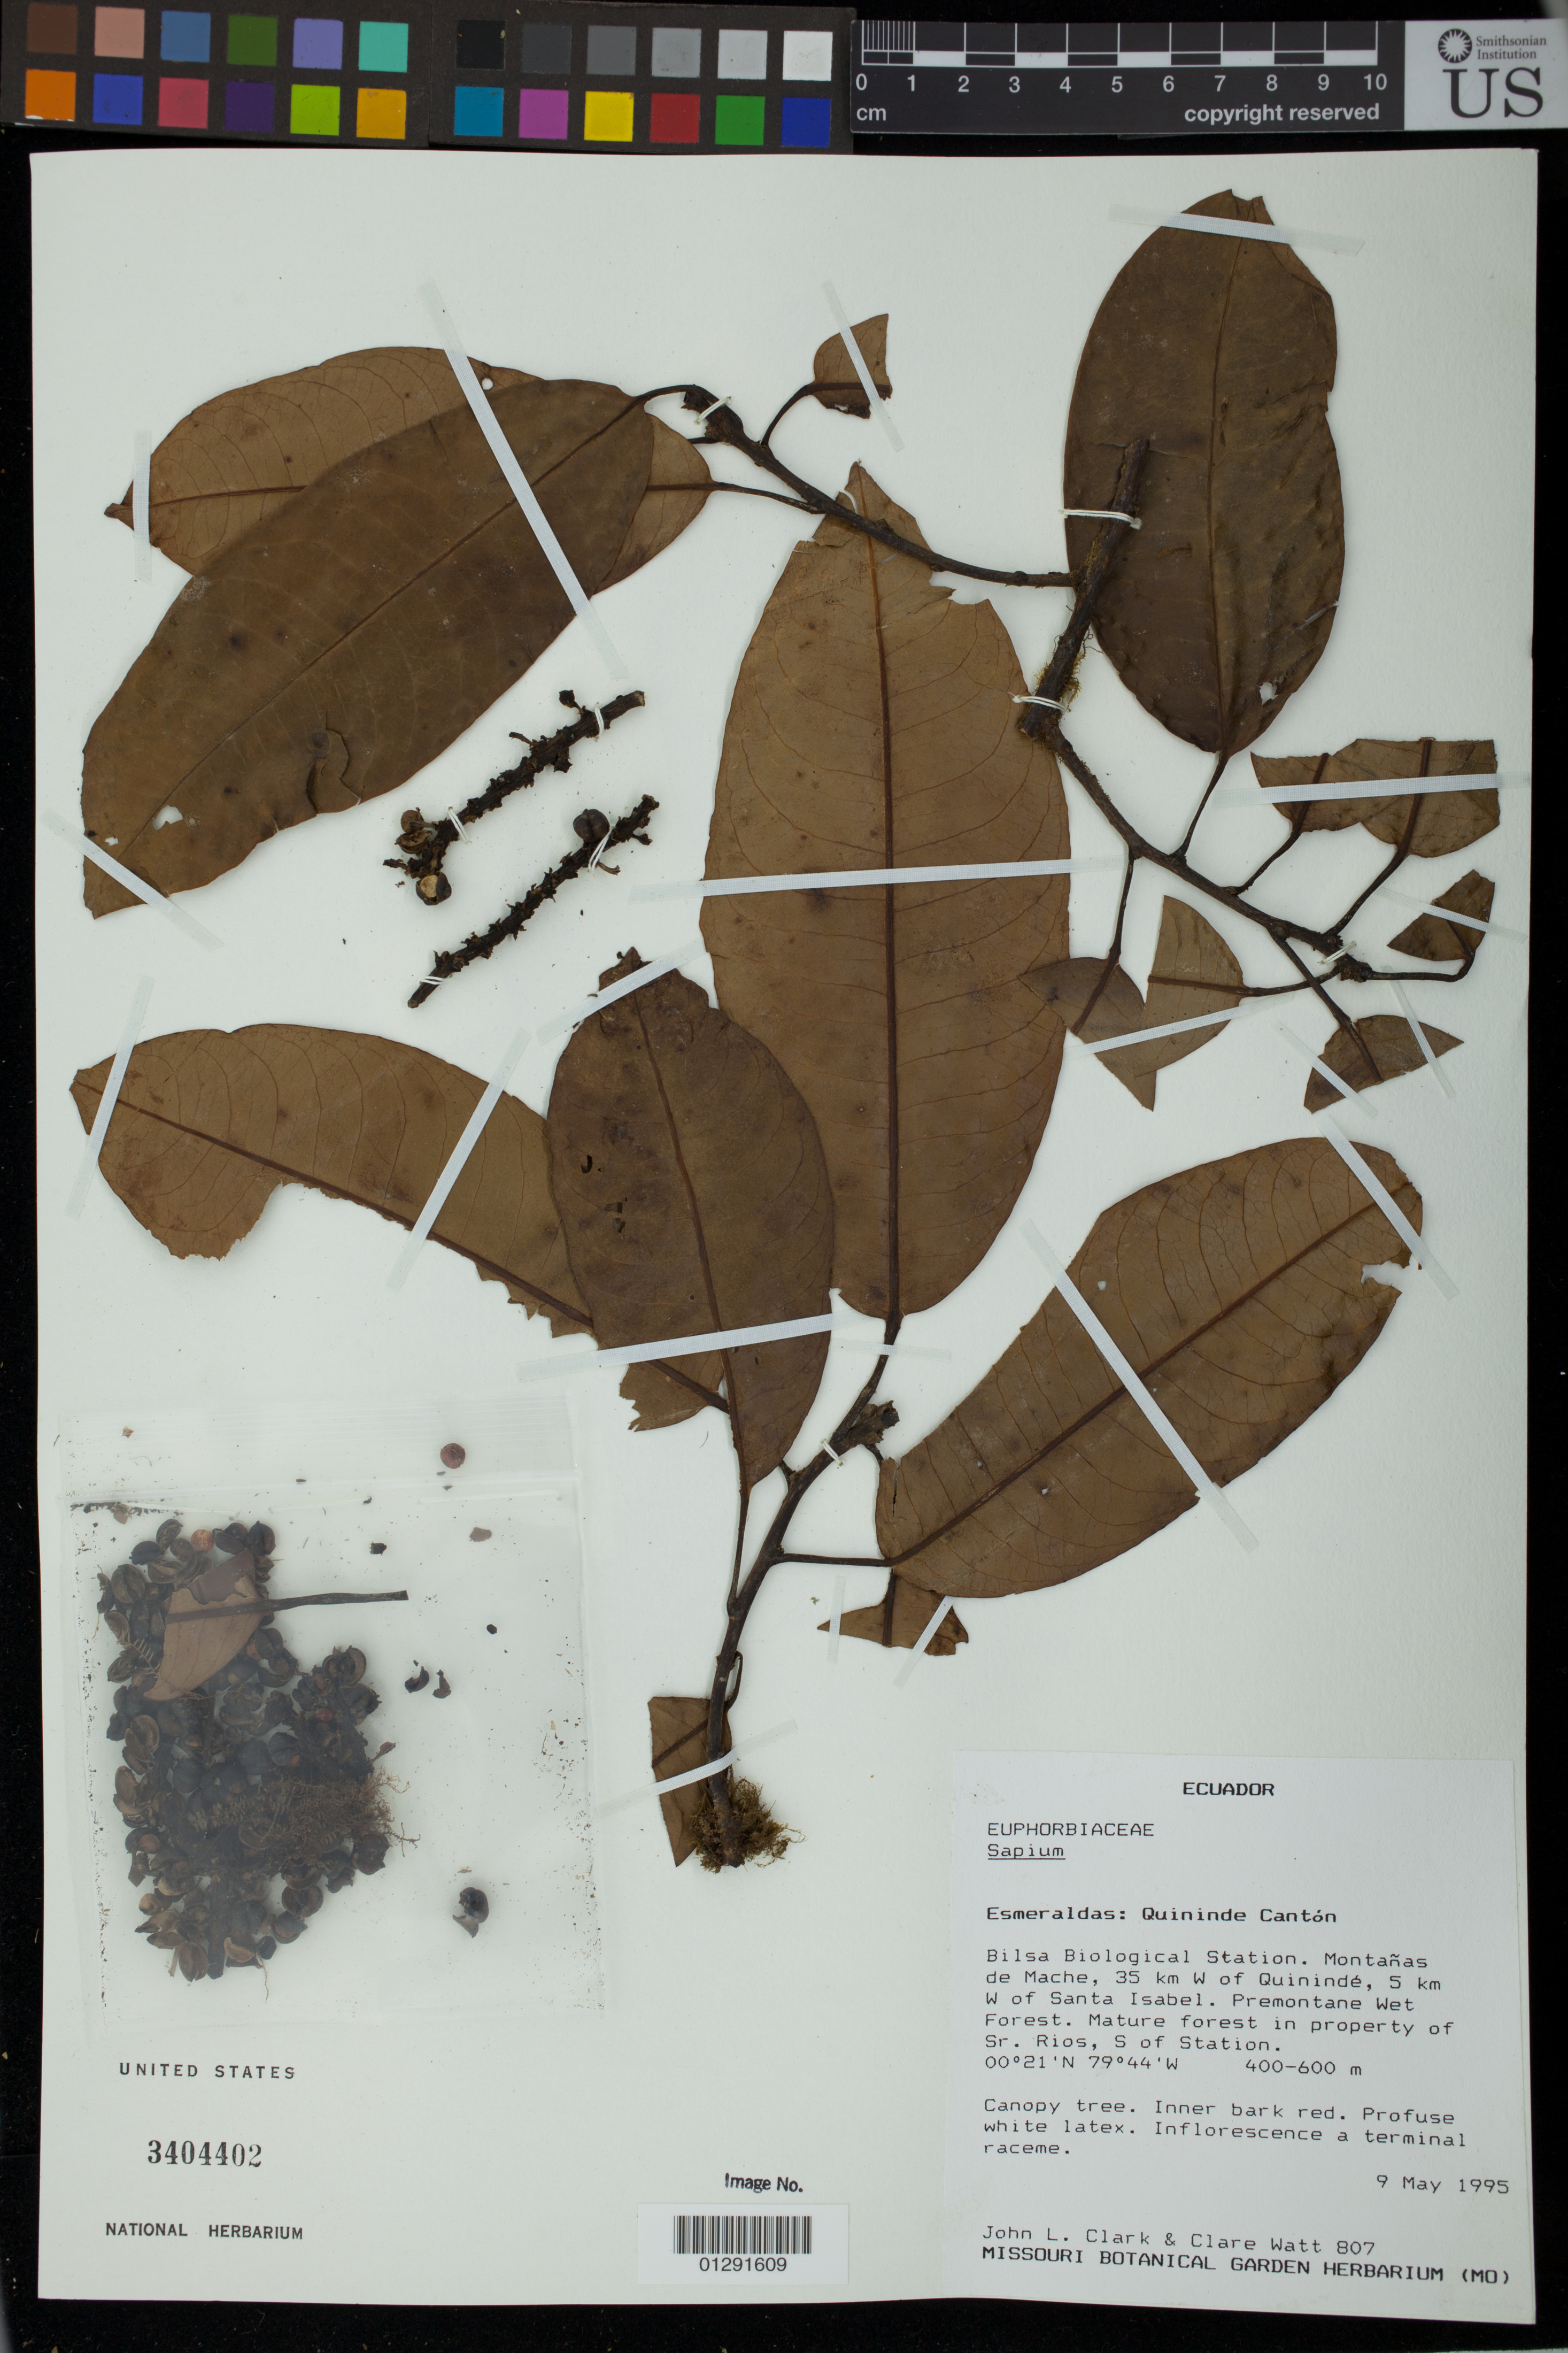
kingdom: Plantae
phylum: Tracheophyta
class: Magnoliopsida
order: Malpighiales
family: Euphorbiaceae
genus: Sapium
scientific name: Sapium sp.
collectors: J. L. Clark & C. Watt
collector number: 807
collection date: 1995-05-09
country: Ecuador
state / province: Esmeraldas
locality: Quininde Canton: Bilsa Biological Station. Montanas de Mache, 35 km W of Quininde, 5 km W of Santa Isabel. property of Sr. Rios, S of Station.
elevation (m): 400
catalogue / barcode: US 3404402